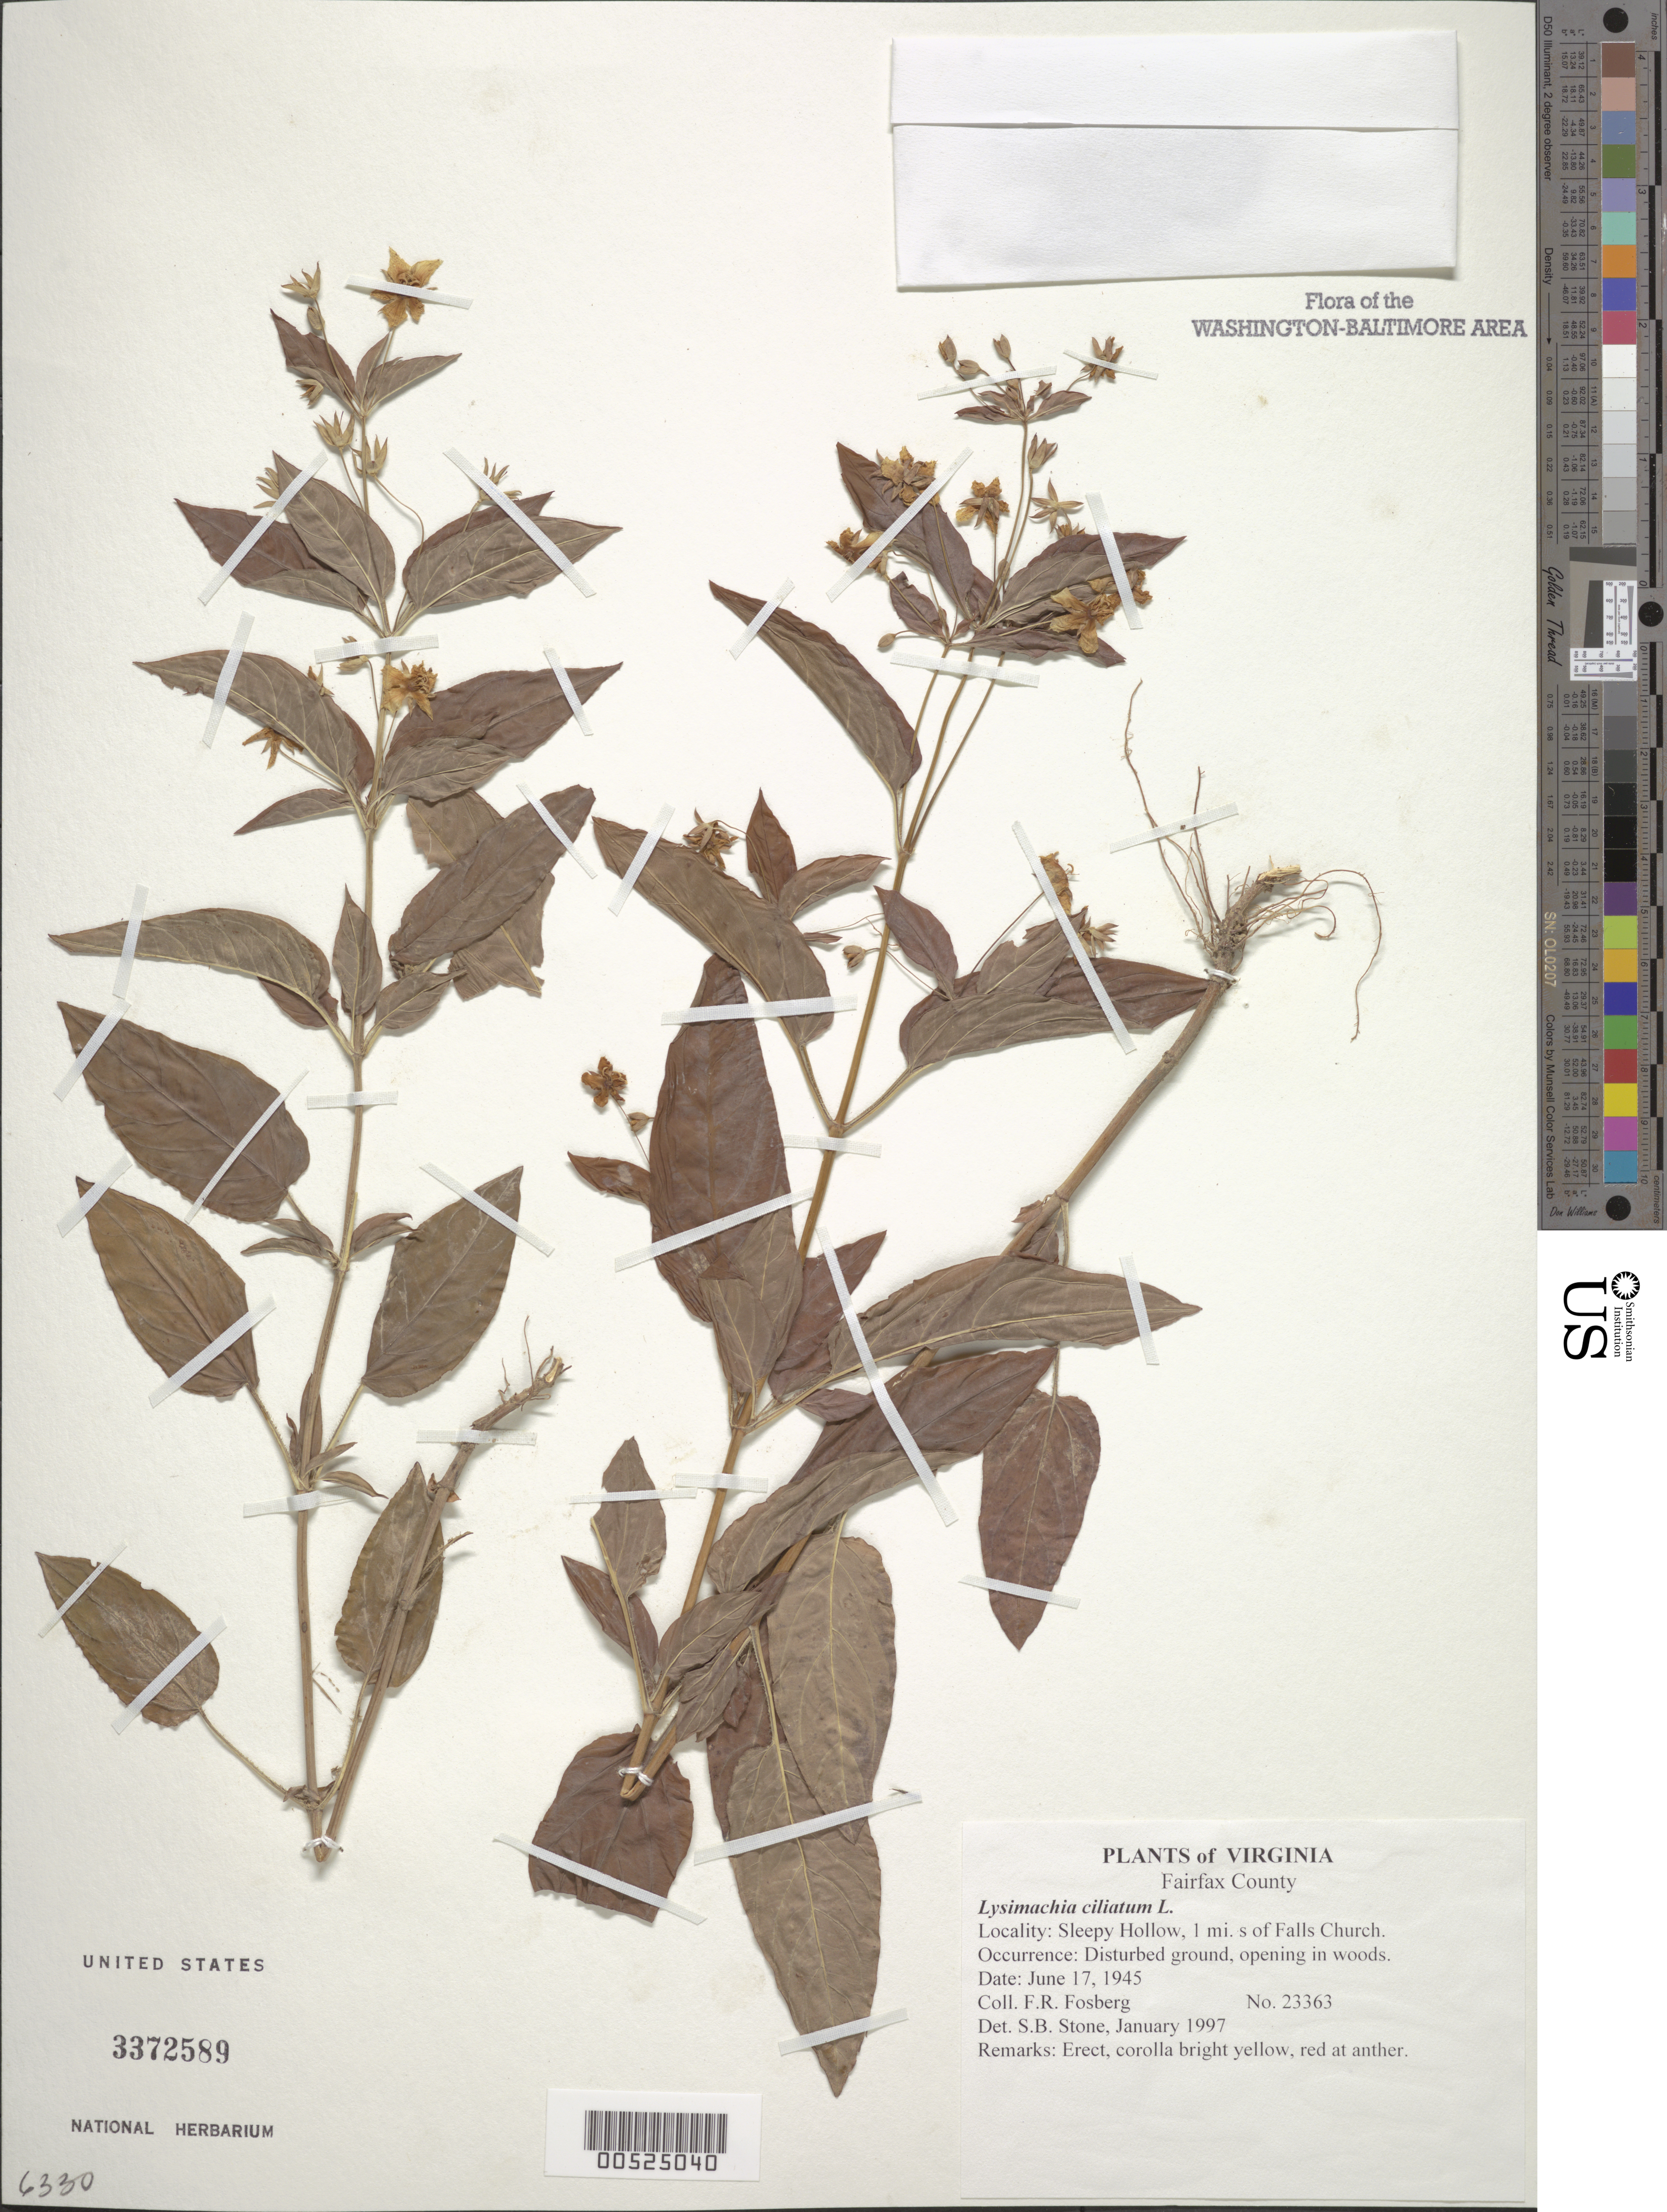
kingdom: Plantae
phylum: Tracheophyta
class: Magnoliopsida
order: Ericales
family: Primulaceae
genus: Lysimachia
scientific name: Lysimachia ciliata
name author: L.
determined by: Stone, S. B.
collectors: F. R. Fosberg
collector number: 23363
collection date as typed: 17 Jun 1945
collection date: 1945-06-17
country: United States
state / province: Virginia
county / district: Fairfax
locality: Sleepy Hollow, 1 mi. S of Falls Church.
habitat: Disturbed ground, opening in woods.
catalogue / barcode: US 3372589